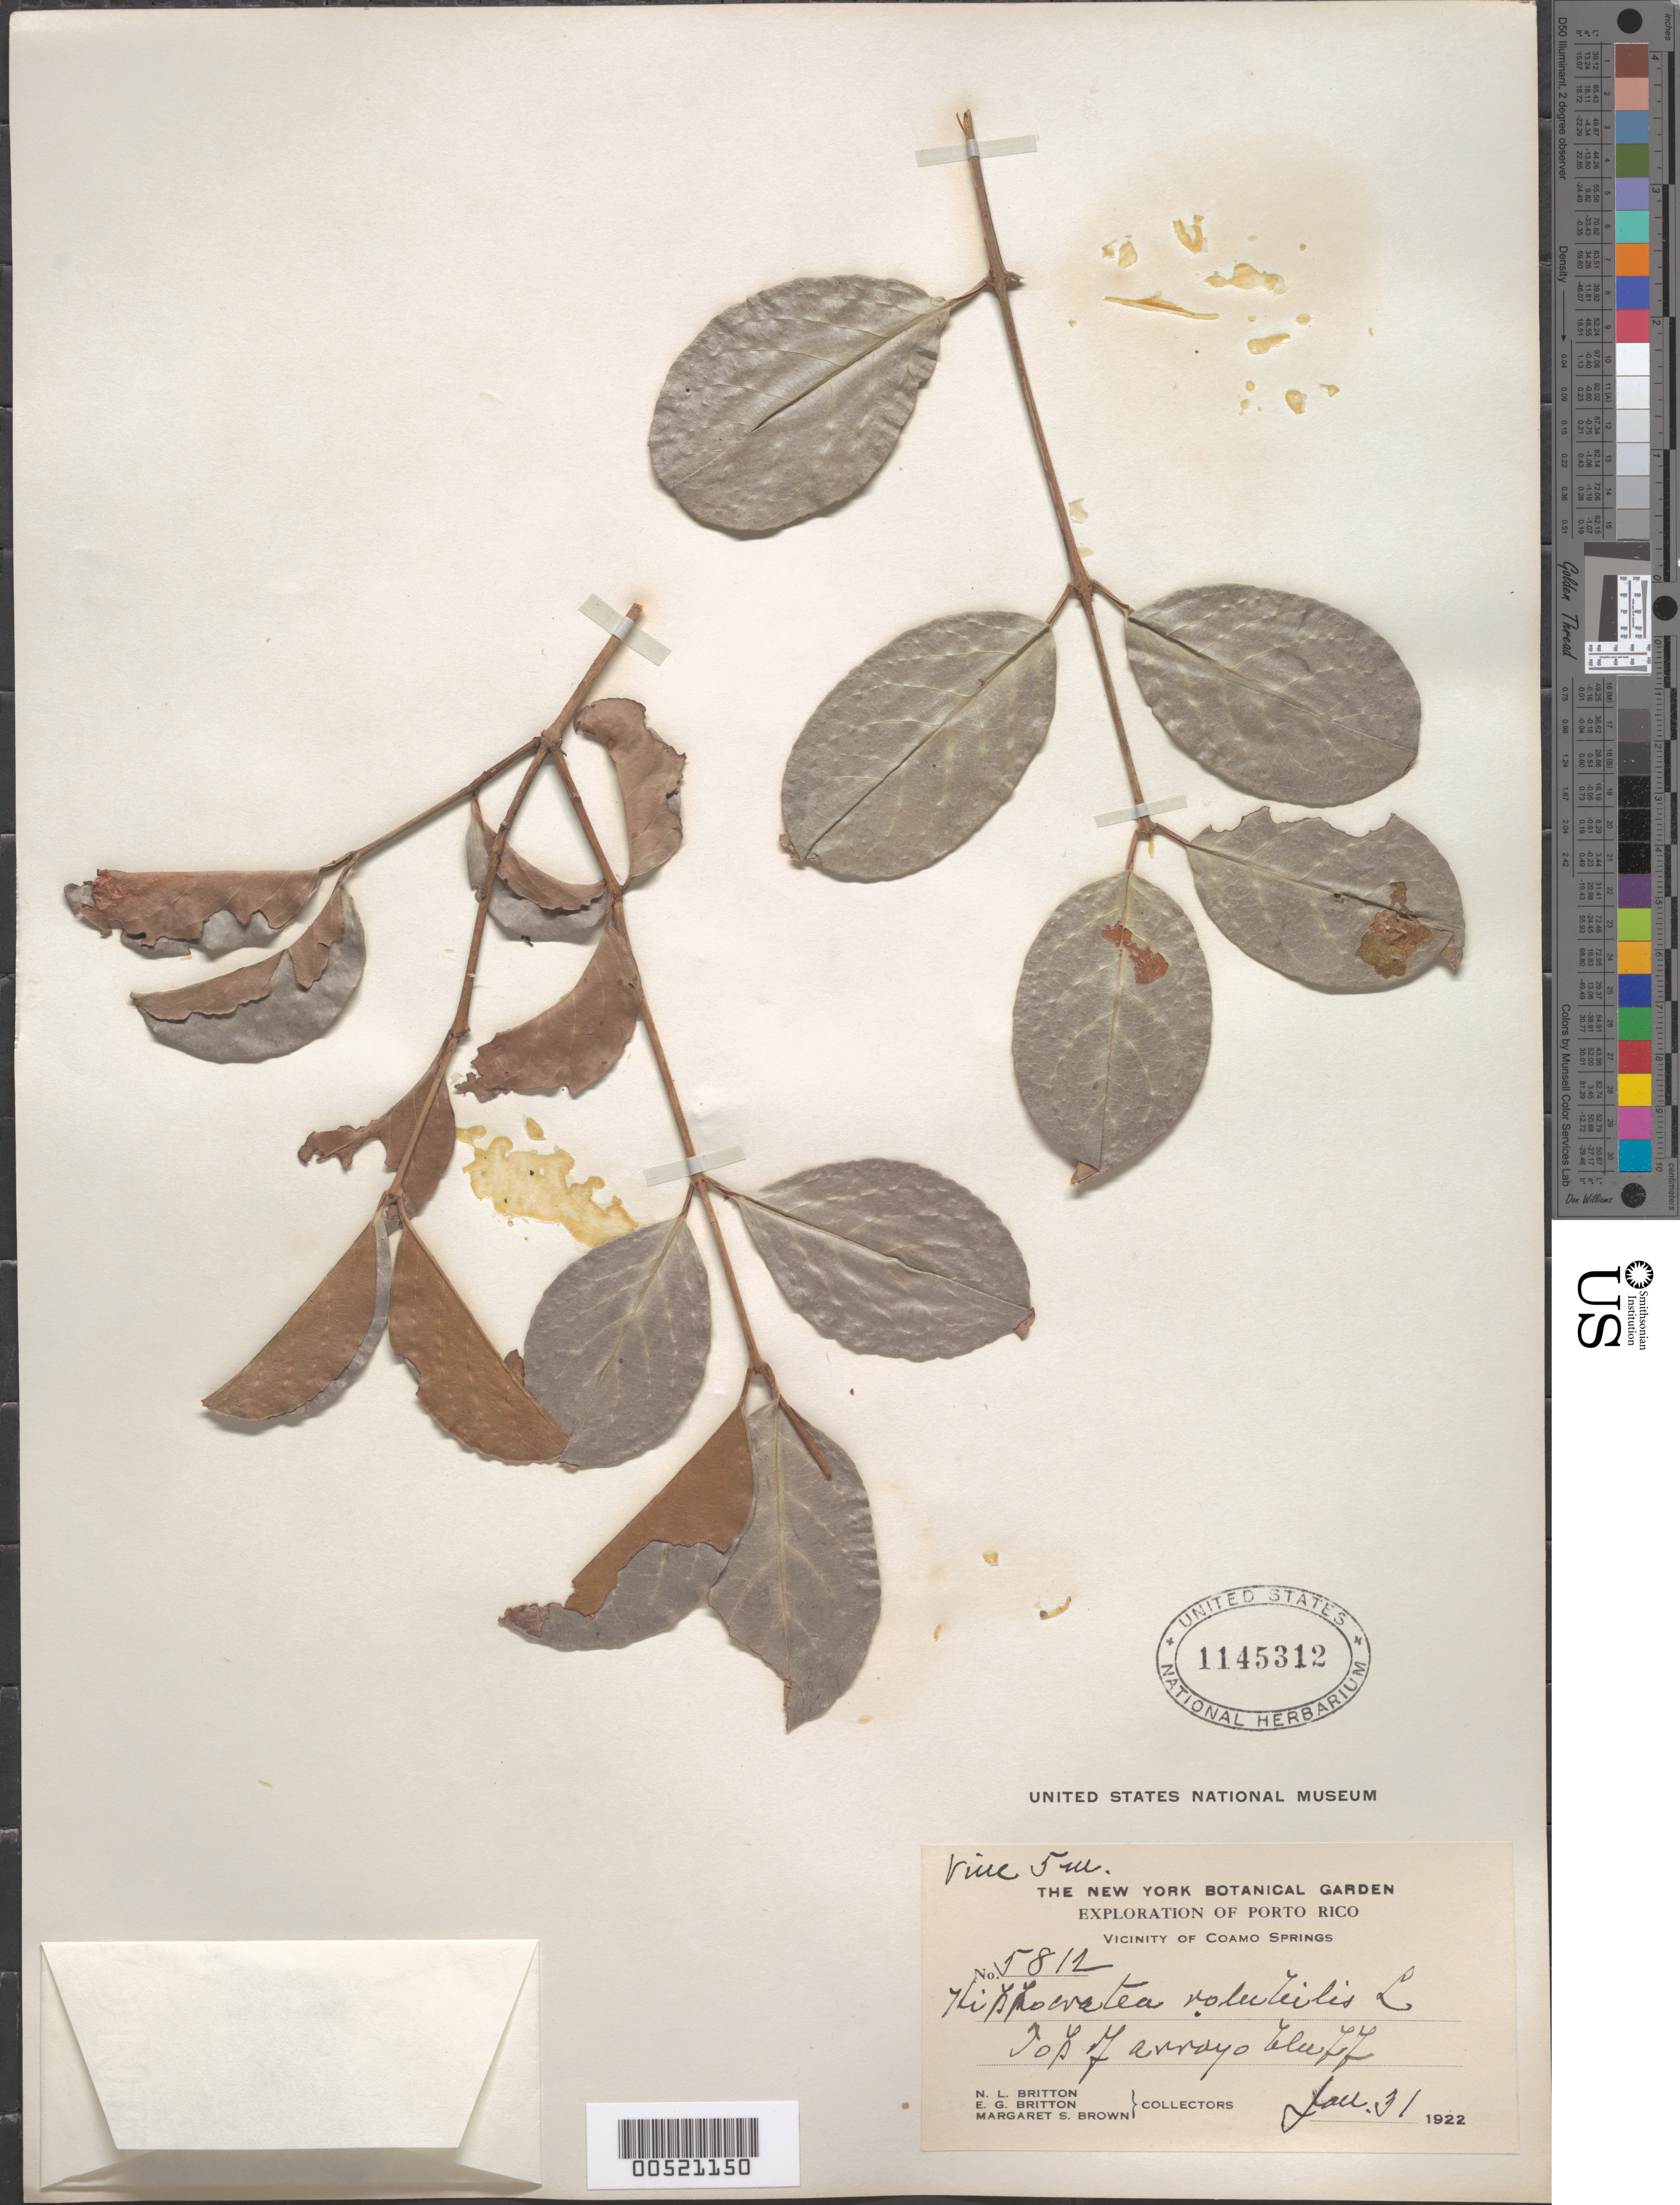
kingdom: Plantae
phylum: Tracheophyta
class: Magnoliopsida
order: Celastrales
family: Celastraceae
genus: Hippocratea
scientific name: Hippocratea volubilis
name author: L.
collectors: Britton, --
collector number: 5812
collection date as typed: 31 Jan 1922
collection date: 1922-01-31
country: Puerto Rico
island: Greater Antilles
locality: vicinity of Coamo Springs. Top of arroyo bluff.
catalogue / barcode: US 1145312